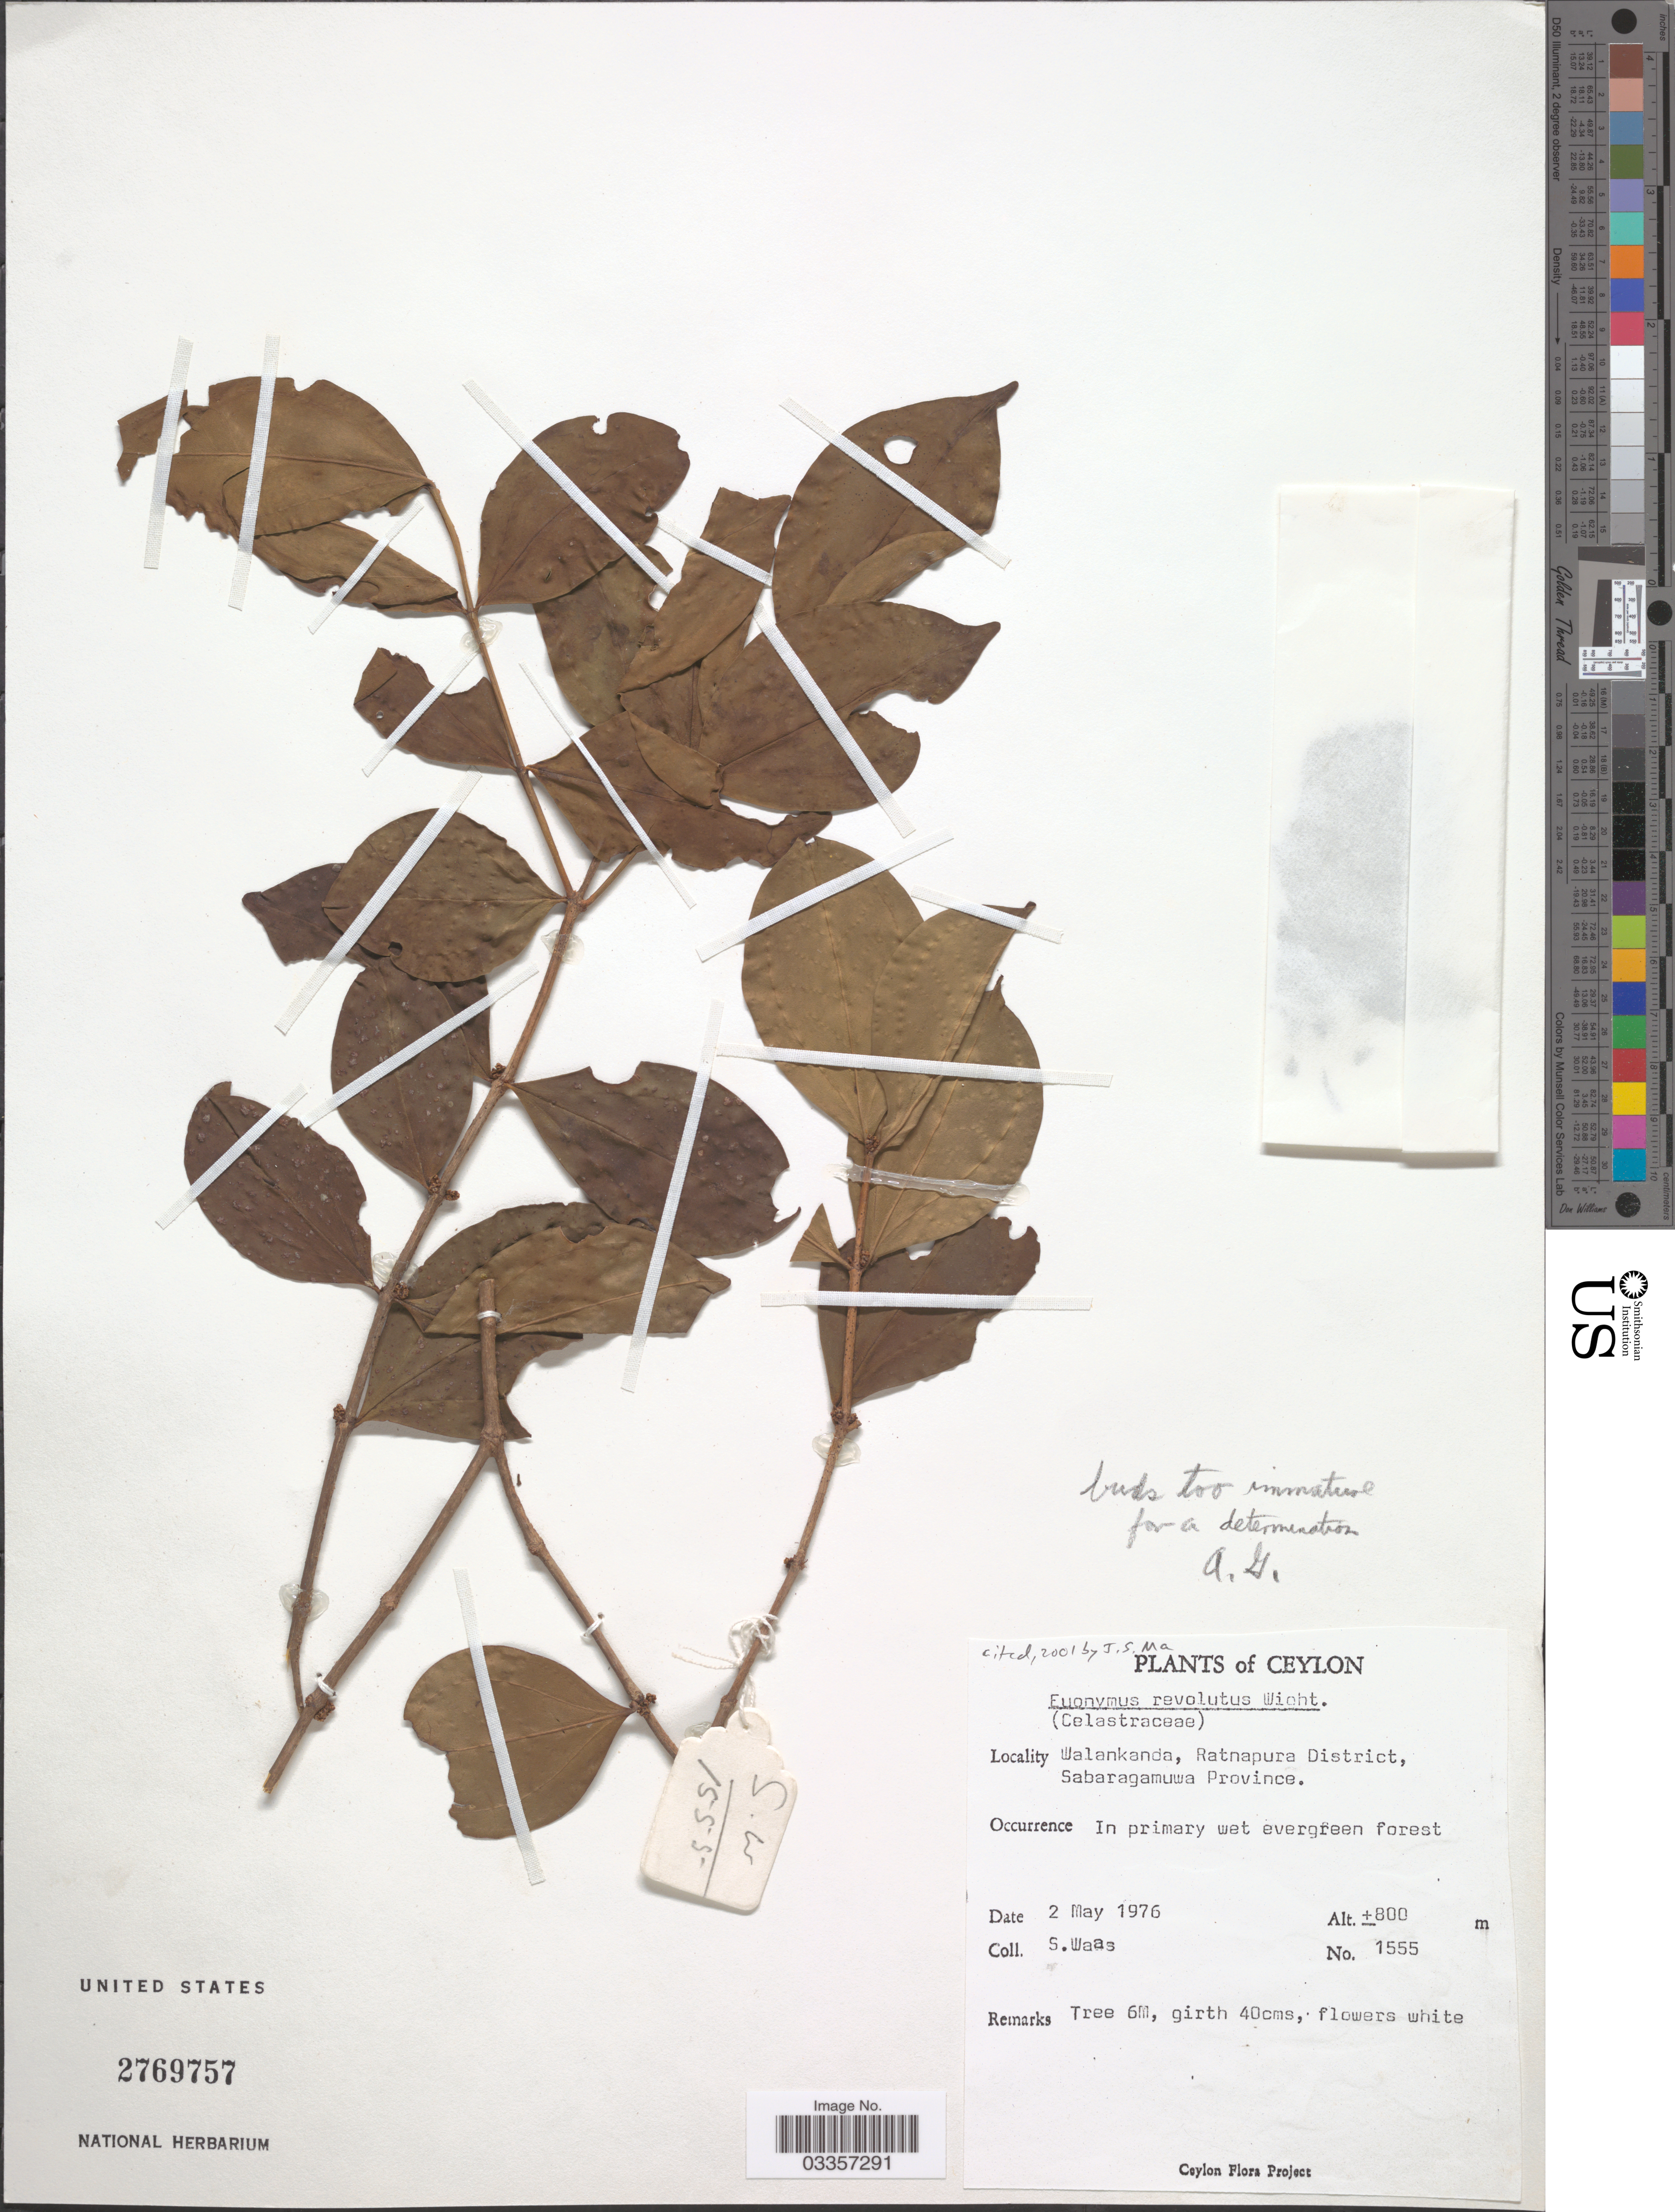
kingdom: Plantae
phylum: Tracheophyta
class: Magnoliopsida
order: Celastrales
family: Celastraceae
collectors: S. Waas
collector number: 1555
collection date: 1976-05-02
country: Sri Lanka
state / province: Sabaragamuwa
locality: Ceylon. Walakanda, Ratnapura District.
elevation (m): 800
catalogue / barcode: US 2769757